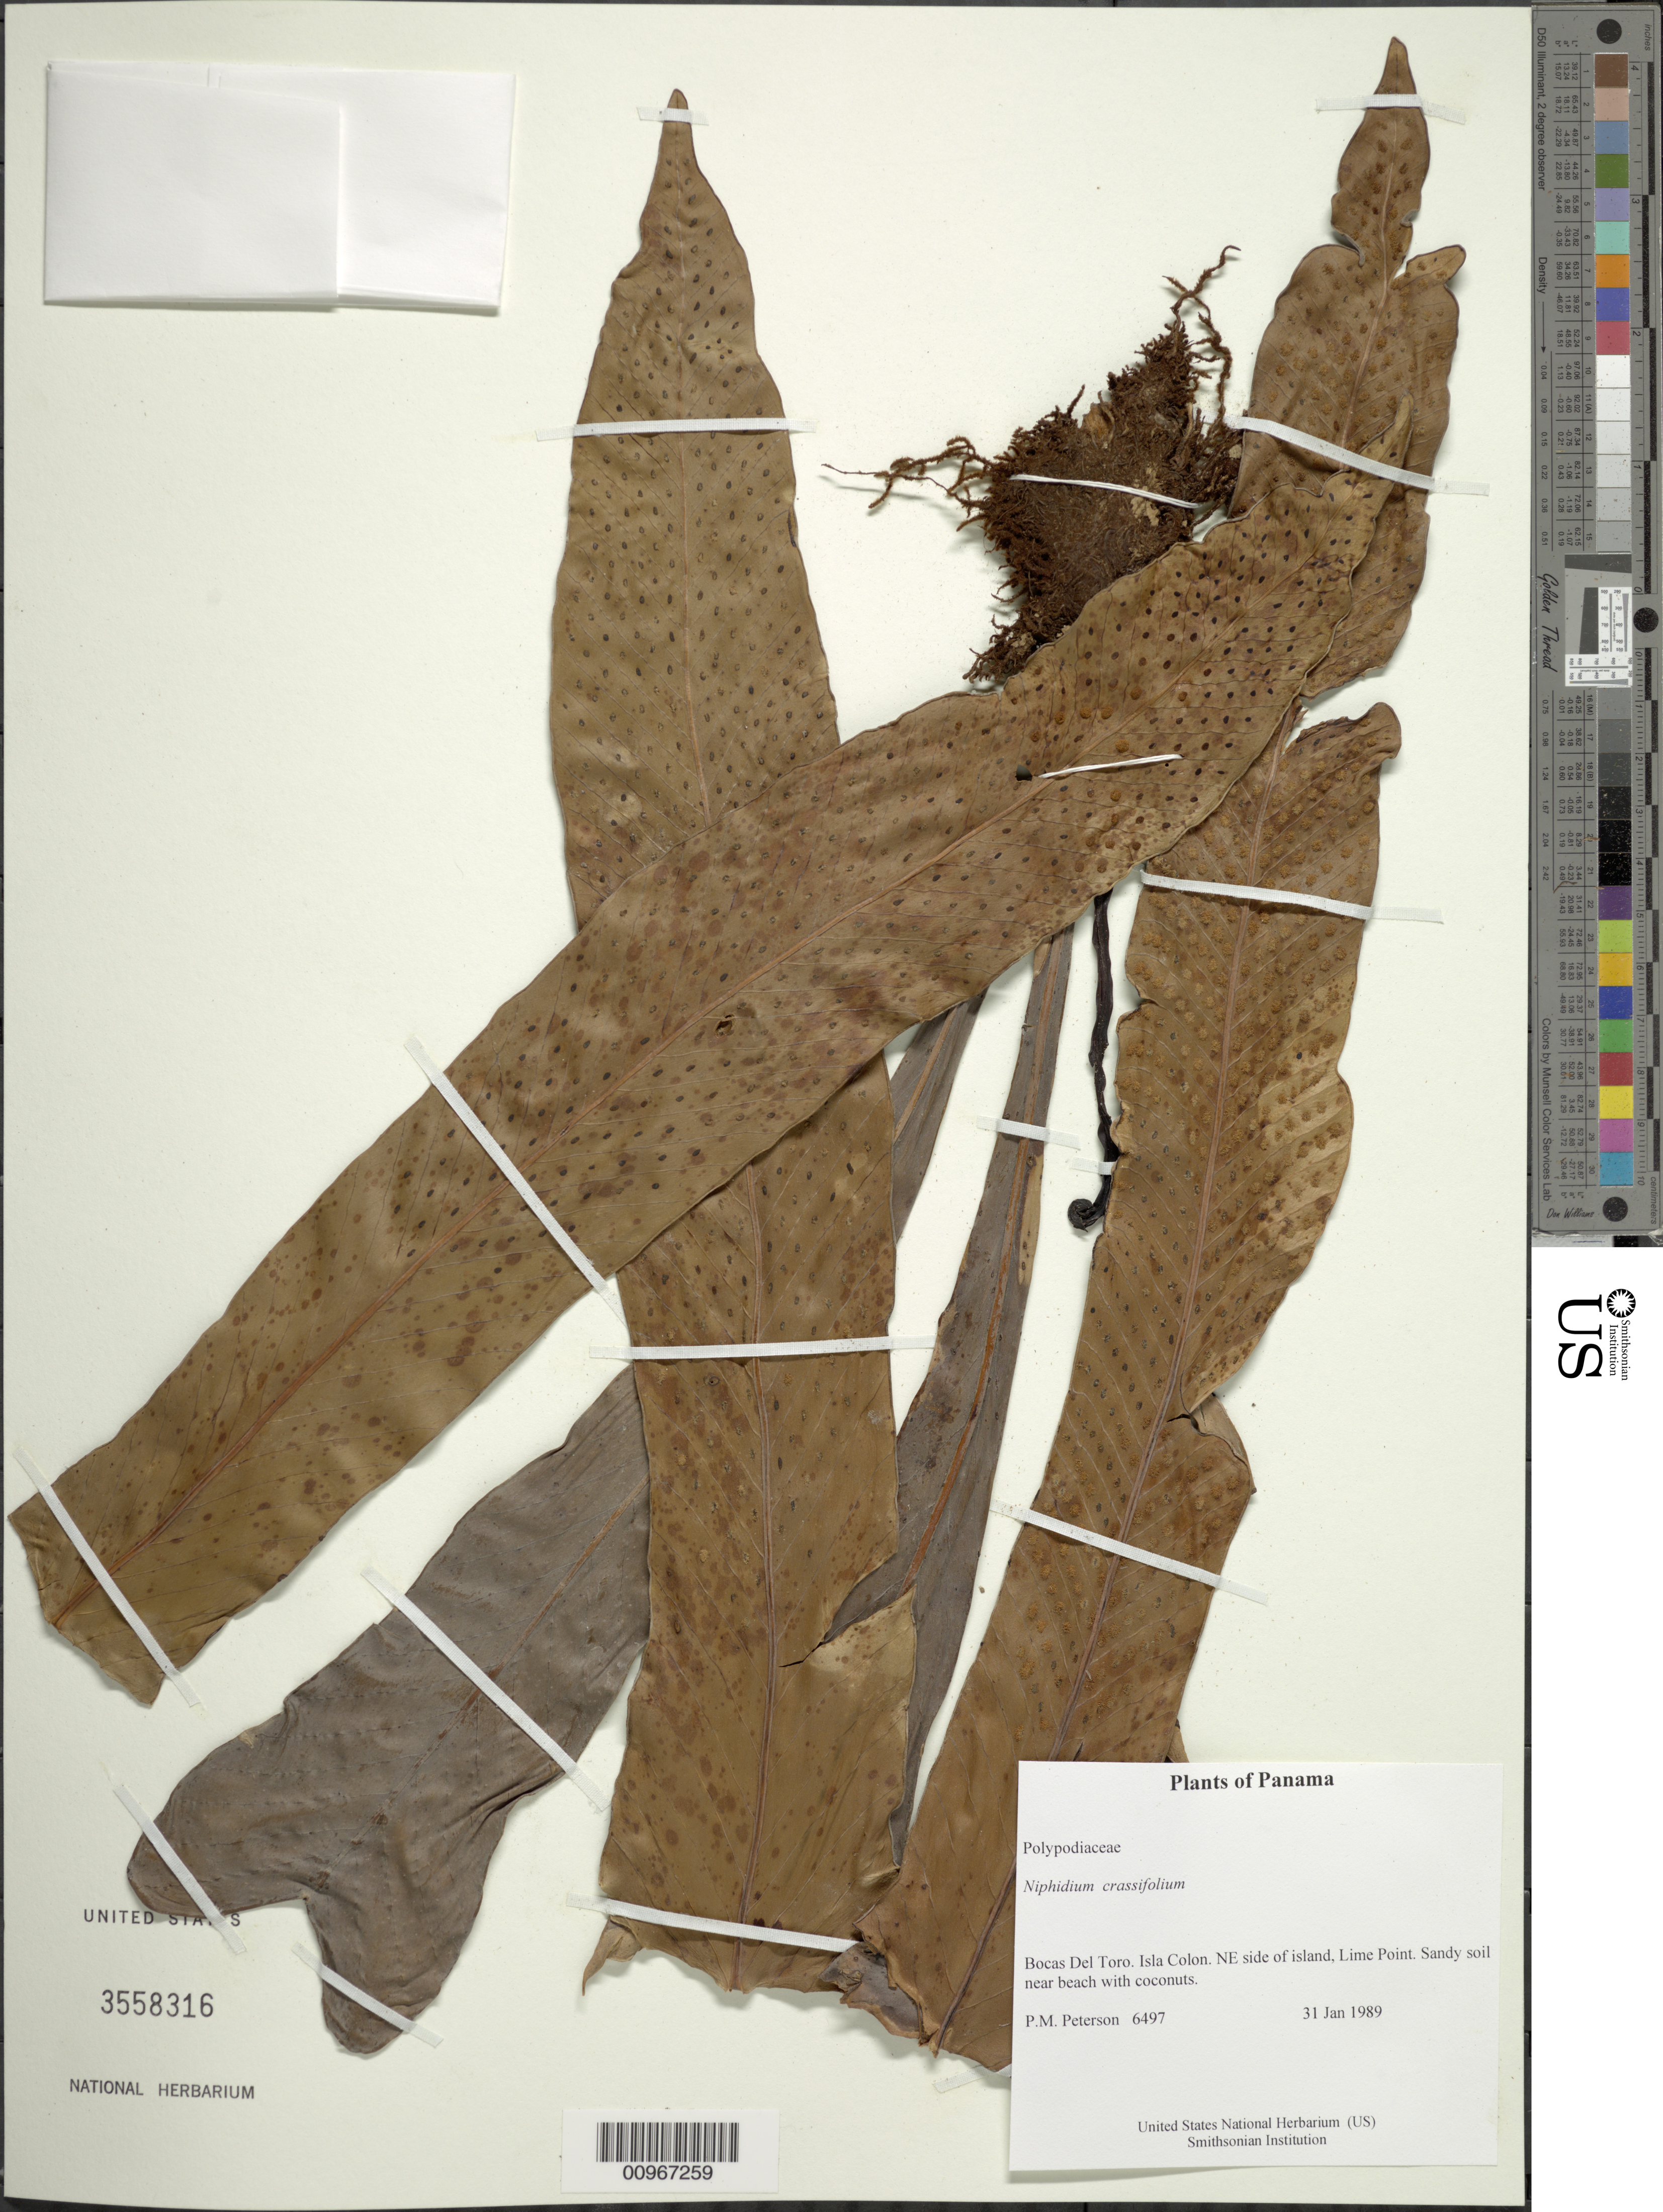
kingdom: Plantae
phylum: Tracheophyta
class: Polypodiopsida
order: Polypodiales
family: Polypodiaceae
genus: Niphidium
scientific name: Niphidium crassifolium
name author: (L.) Lellinger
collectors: P. M. Peterson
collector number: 06497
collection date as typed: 31 Jan 1989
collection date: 1989-01-31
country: Panama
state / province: Bocas del Toro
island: Colón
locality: NE side of island, Lime Point.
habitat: Sandy soil near beach with coconuts.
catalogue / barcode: US 3558316